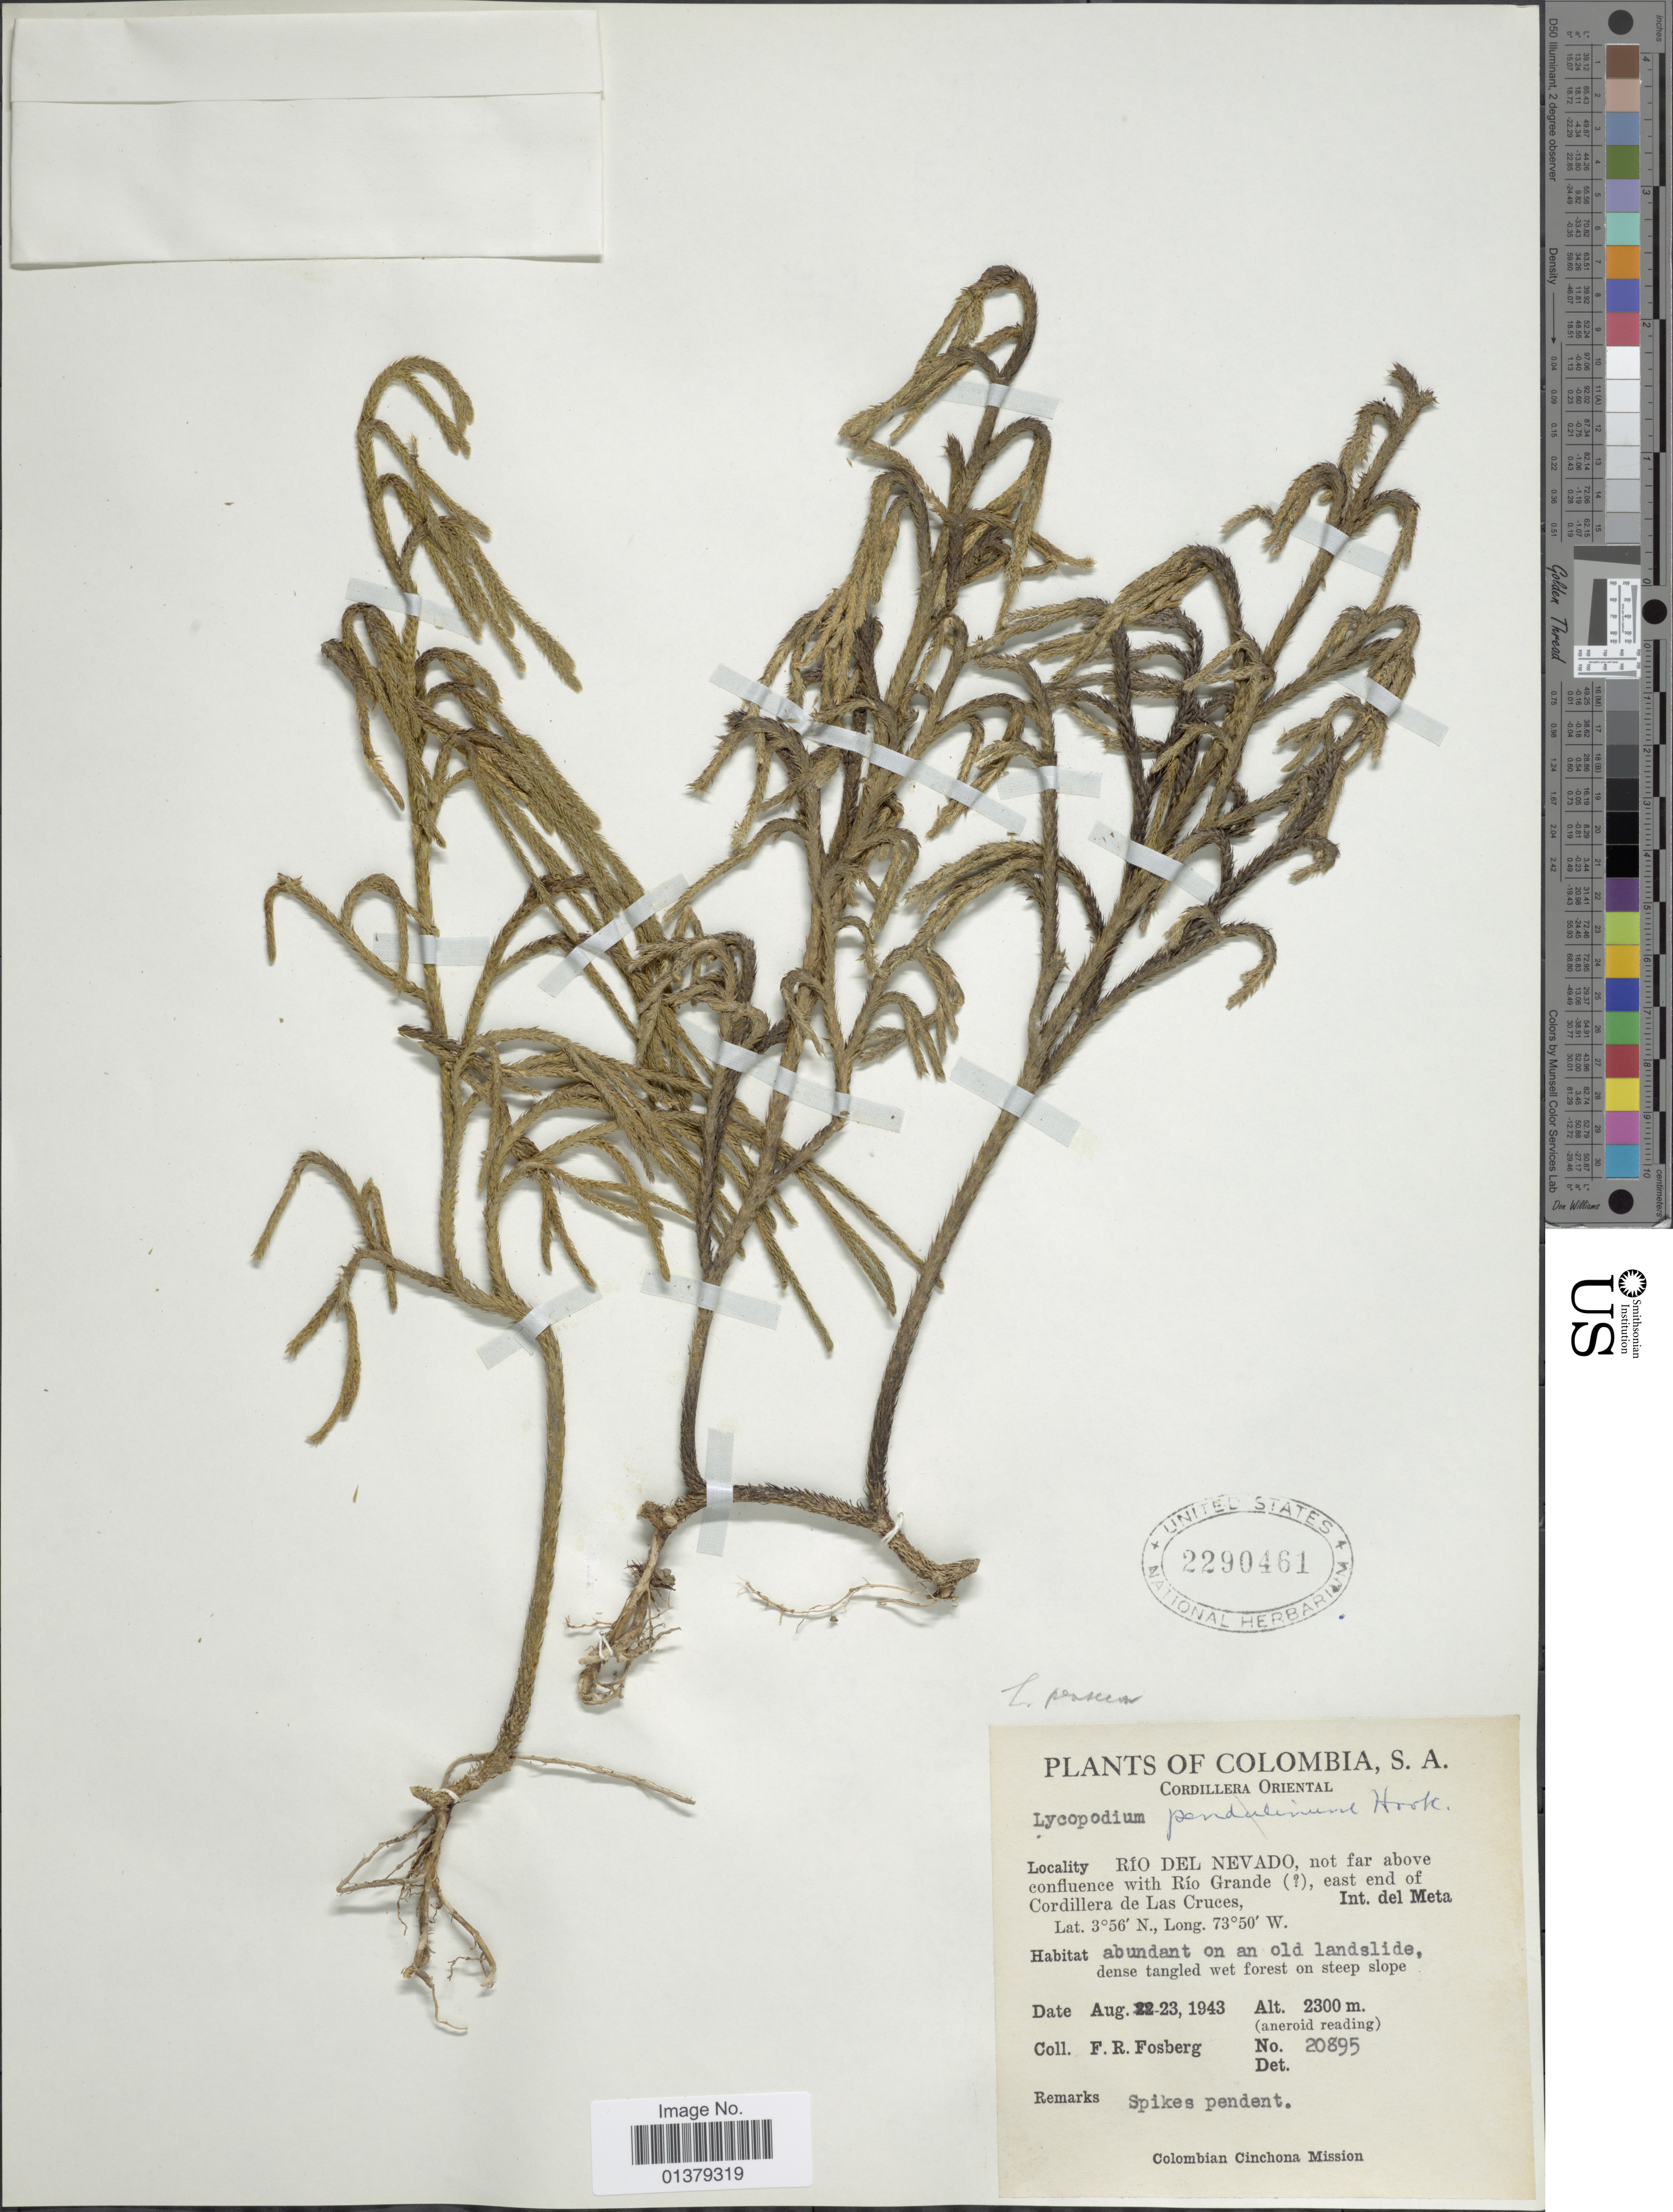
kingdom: Plantae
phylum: Tracheophyta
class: Lycopodiopsida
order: Lycopodiales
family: Lycopodiaceae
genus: Palhinhaea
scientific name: Palhinhaea riofrioi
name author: (Sodiro) Holub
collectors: F. R. Fosberg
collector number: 20895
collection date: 1943-08-22/1943-08-23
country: Colombia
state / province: Meta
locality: Cordillera Oriental, Rio Del Nevado, not far above confluence with Rio Grande, east end of Cordillera de Las Cruces, Int. del Meta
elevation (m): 2300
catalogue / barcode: US 2290461